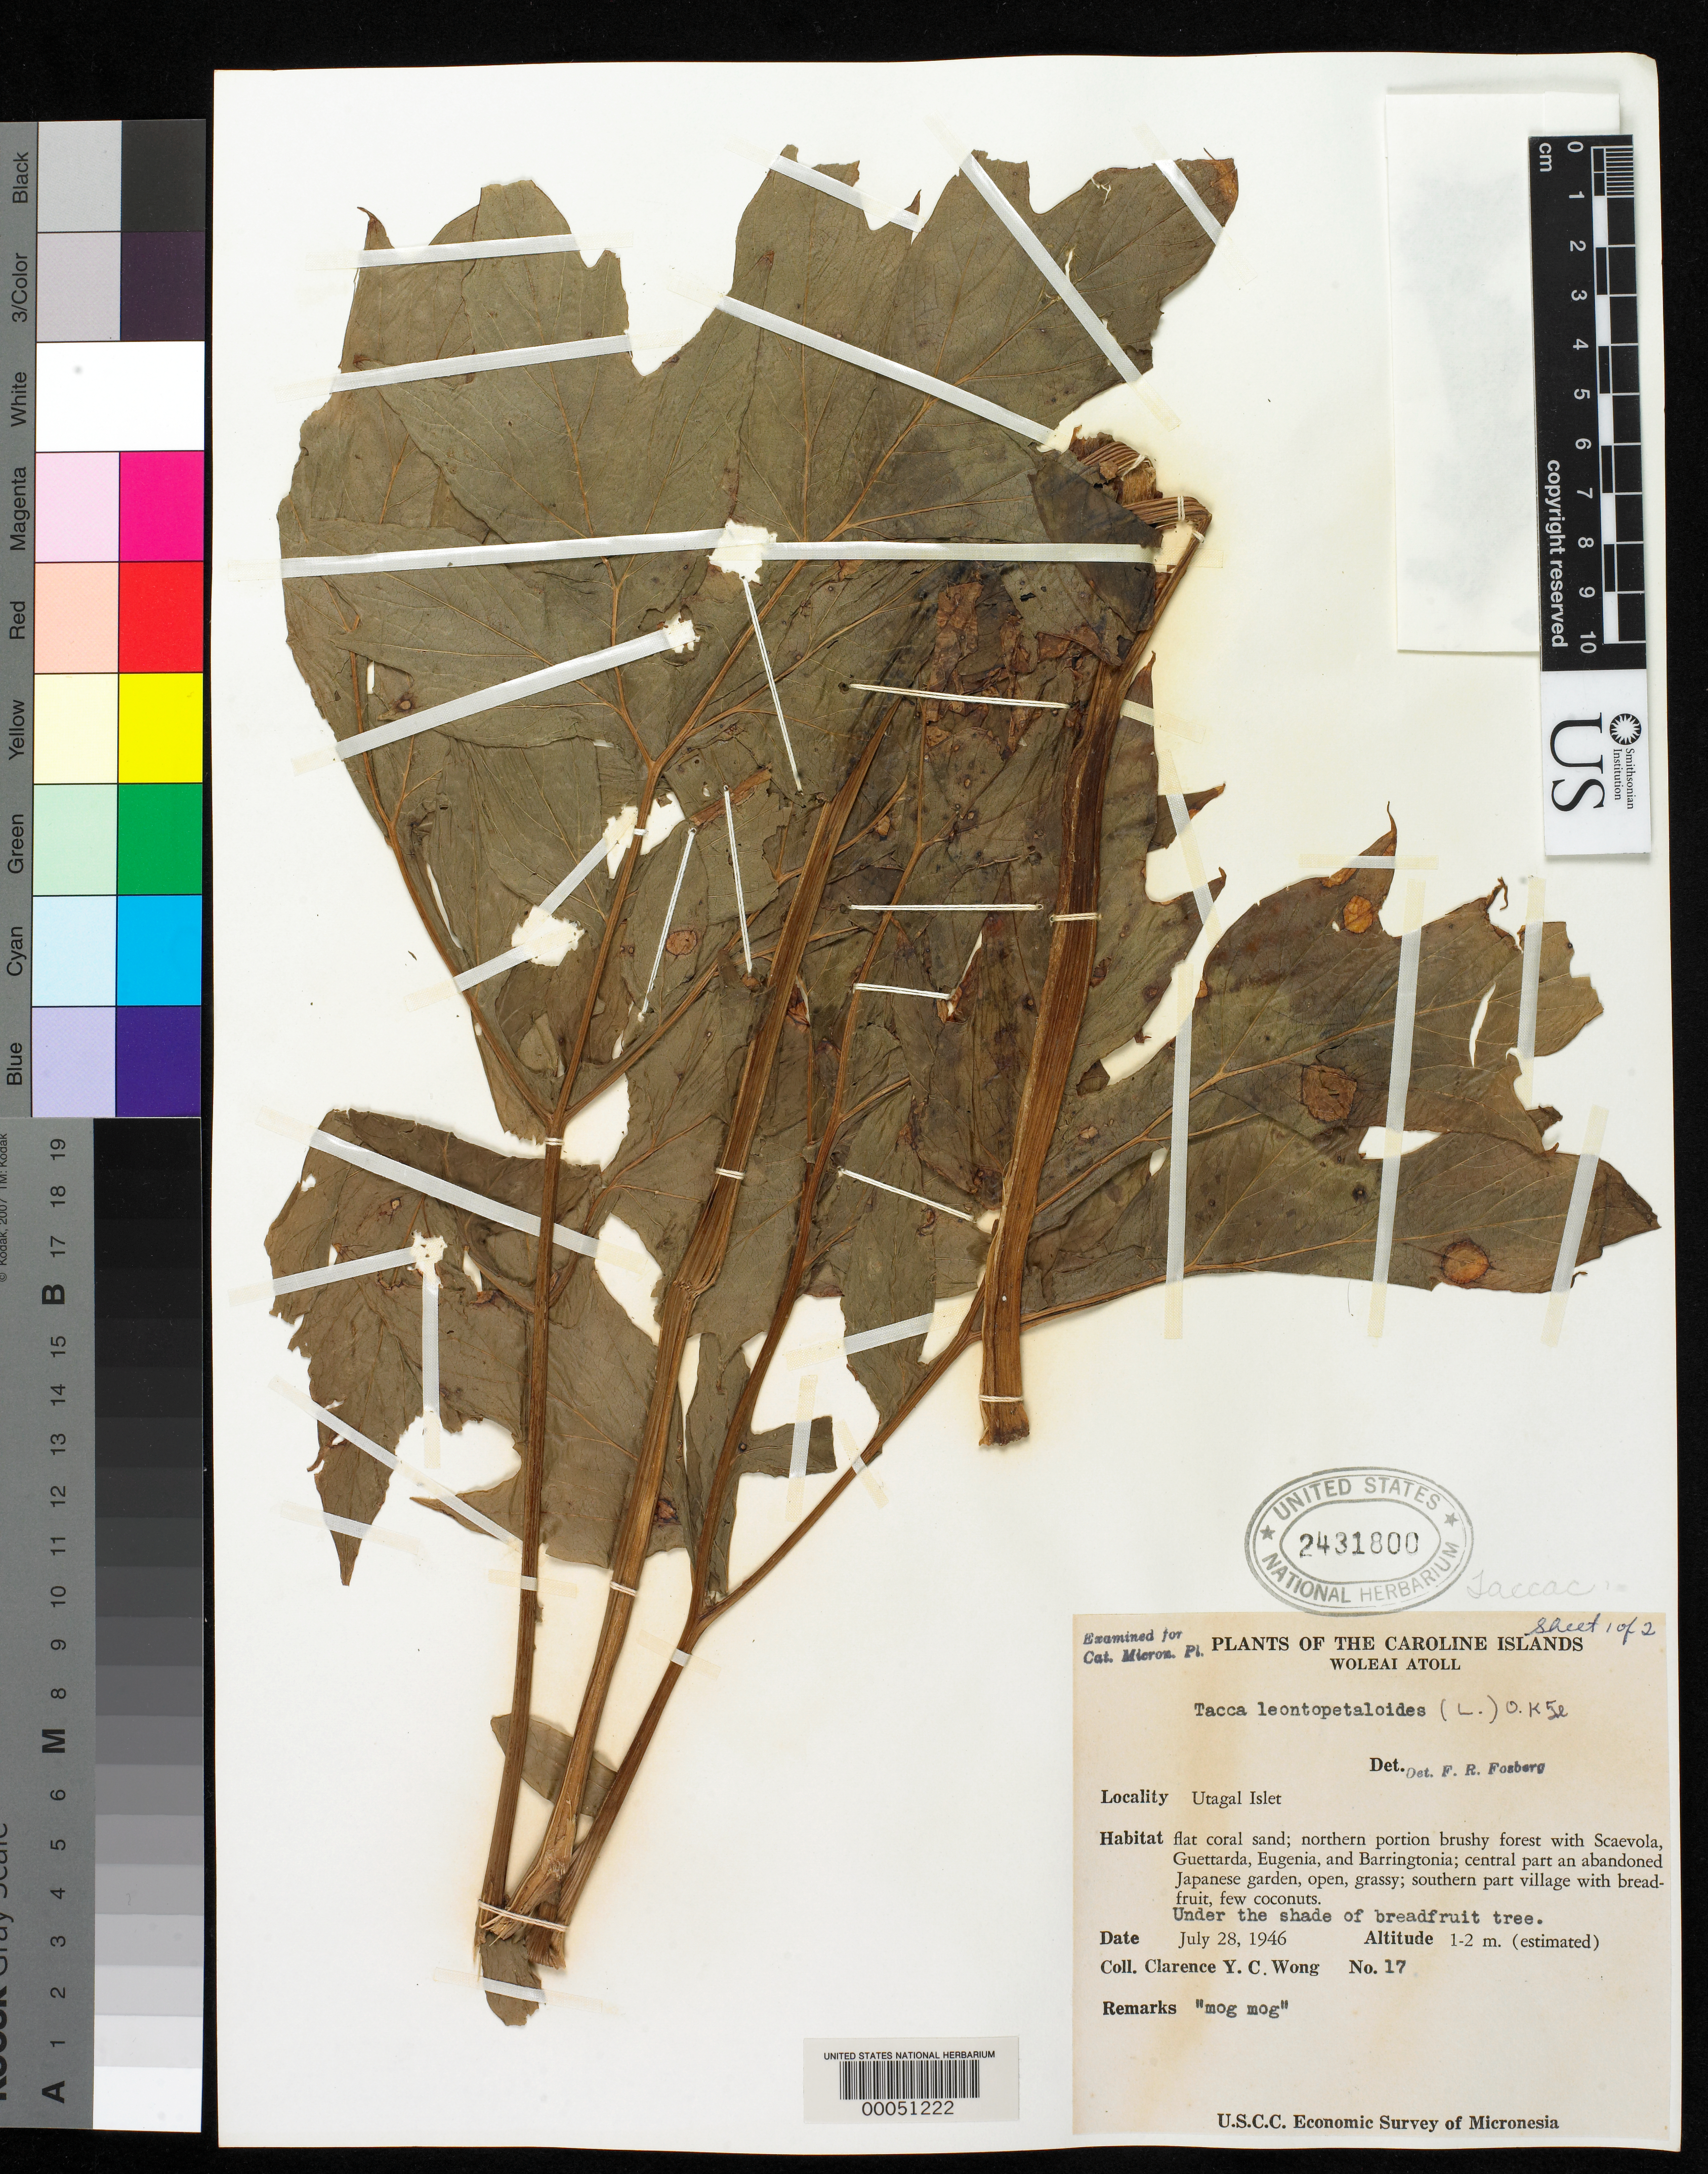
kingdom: Plantae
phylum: Tracheophyta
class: Liliopsida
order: Dioscoreales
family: Dioscoreaceae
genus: Tacca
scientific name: Tacca leontopetaloides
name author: (L.) Kuntze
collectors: F. R. Fosberg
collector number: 17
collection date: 1946-07-28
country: Micronesia, Federated States of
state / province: Yap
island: Woleai Atoll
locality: Utagal Islet, Woleai Atoll, Caroline Islands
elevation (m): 1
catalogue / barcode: US 2431800